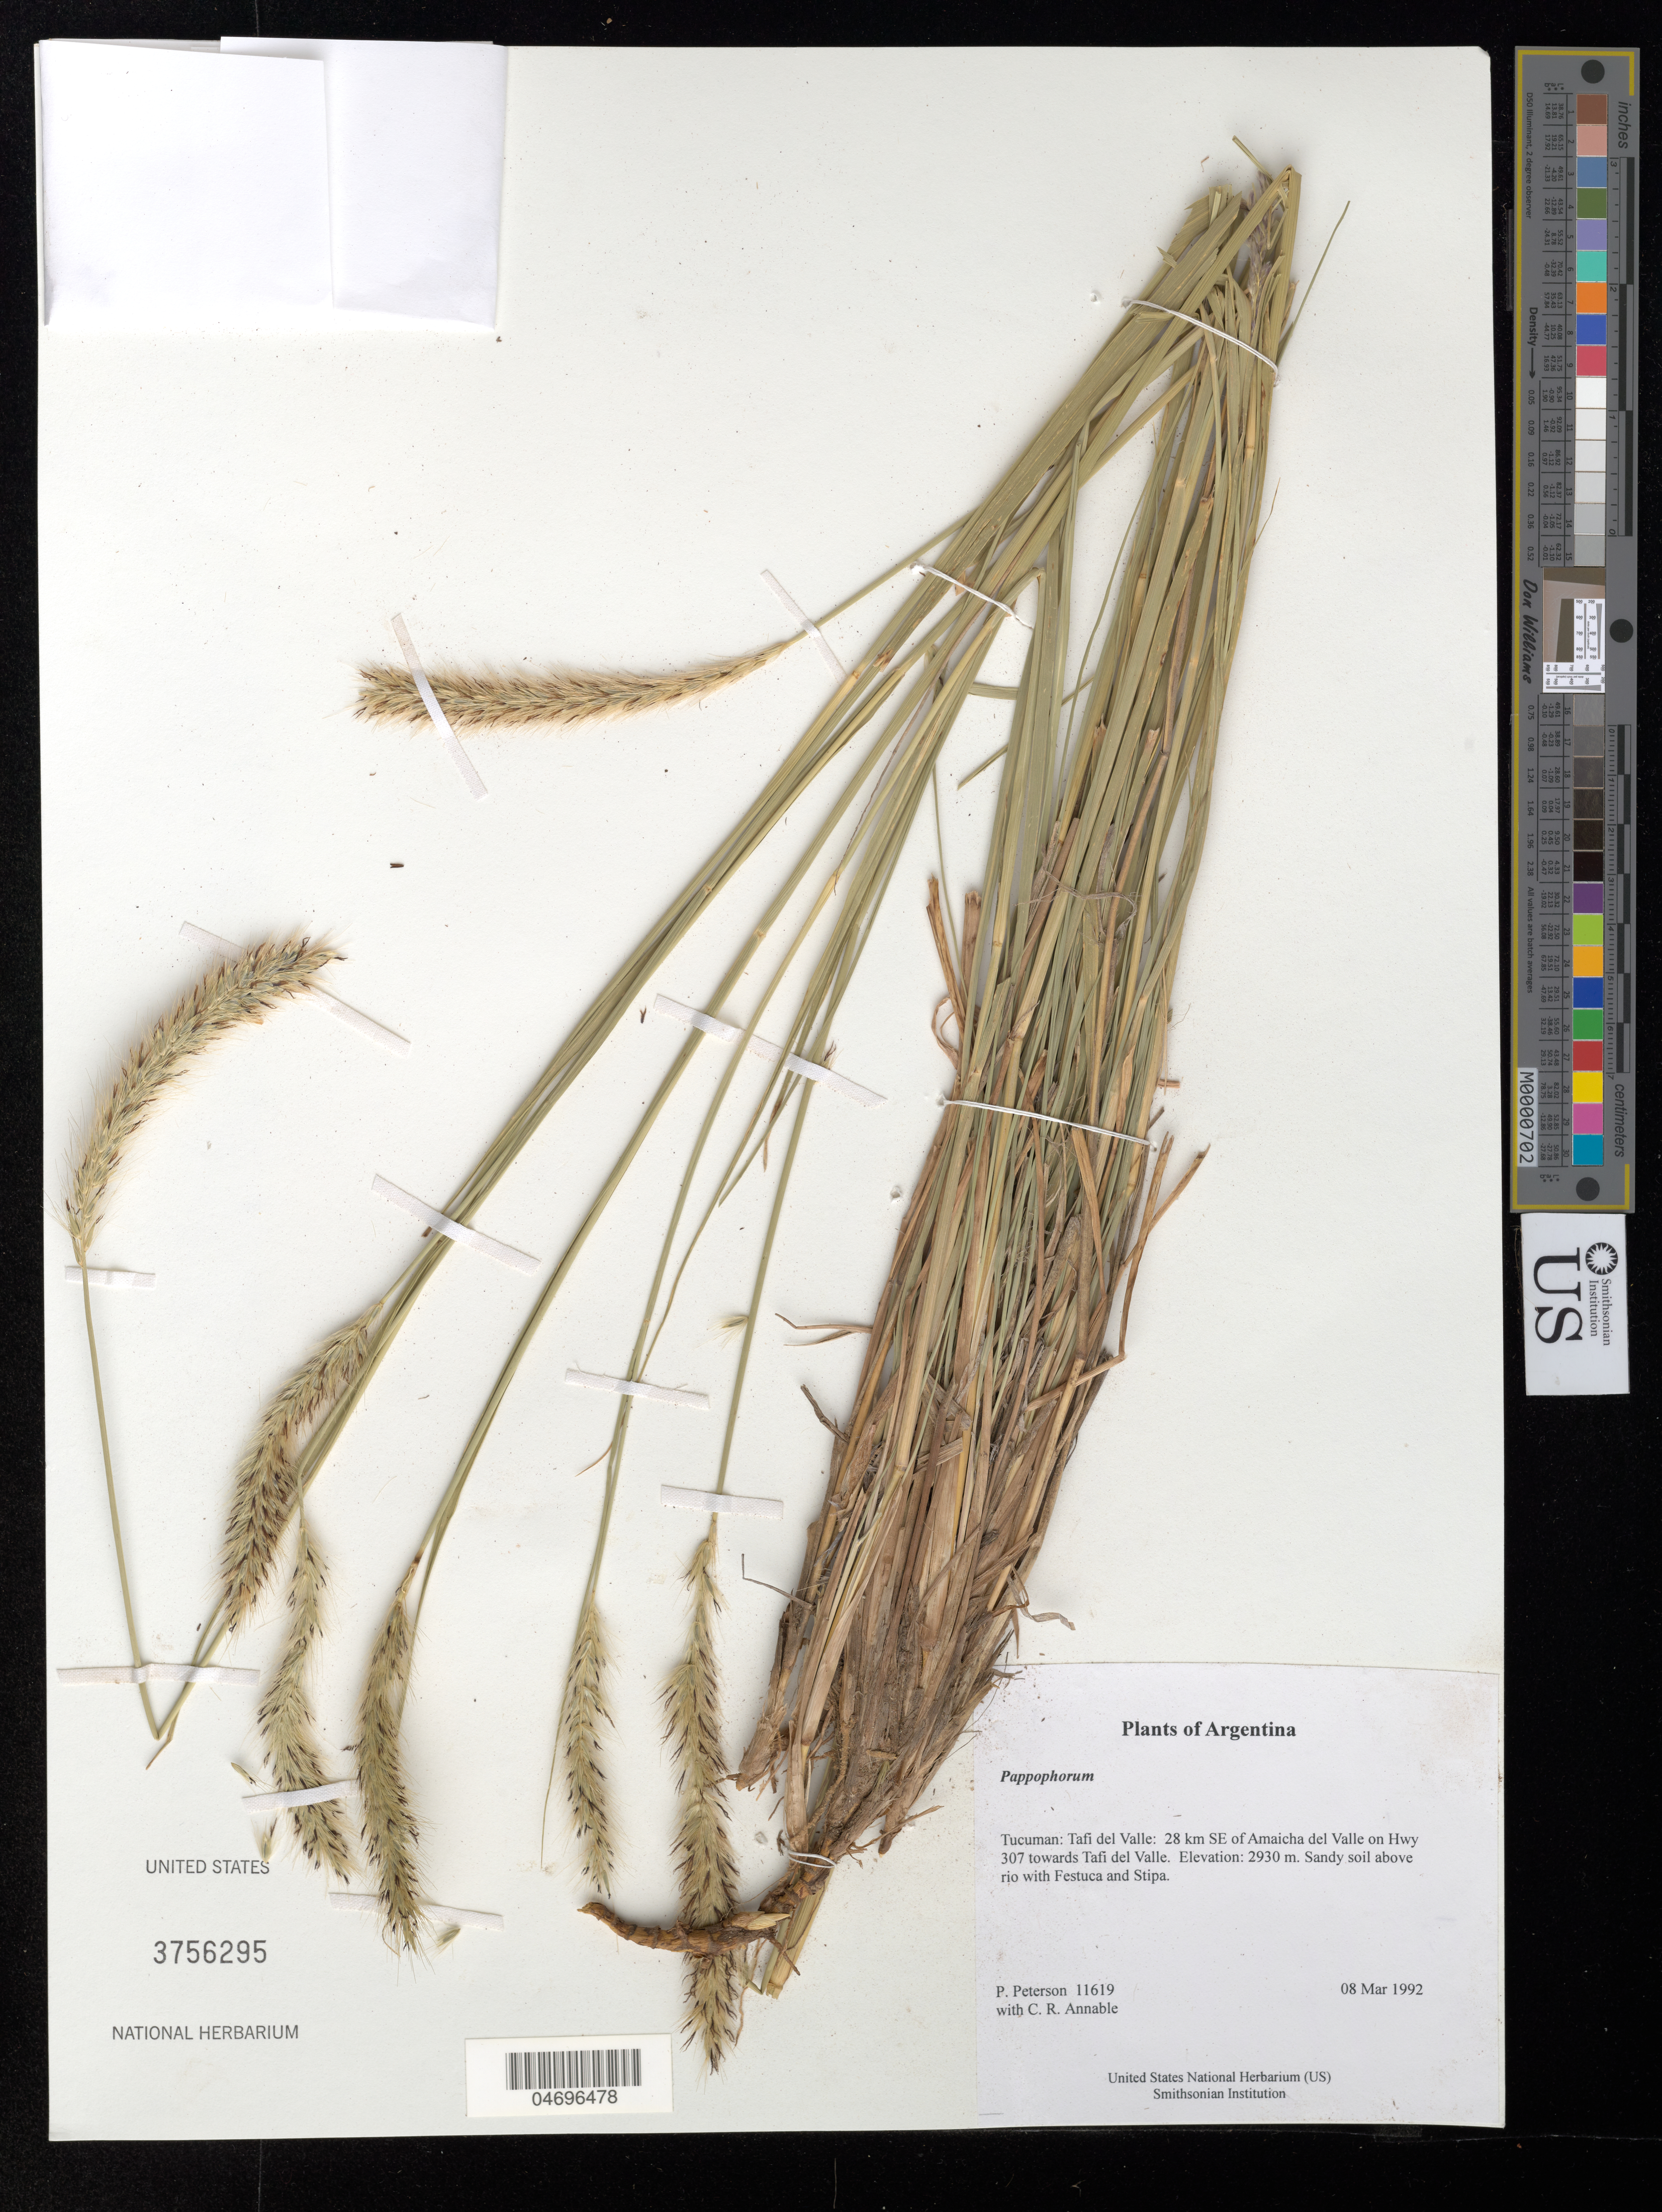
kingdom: Plantae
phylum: Tracheophyta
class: Liliopsida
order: Poales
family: Poaceae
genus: Pappophorum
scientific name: Pappophorum sp.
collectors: P. M. Peterson & C. R. Annable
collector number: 11619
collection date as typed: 08 Mar 1992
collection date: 1992-03-08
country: Argentina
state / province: Tucuman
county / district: Tafi del Valle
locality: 28 km SE of Amaicha del Valle on Hwy 307 towards Tafi del Valle.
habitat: Sandy soil above rio with Festuca and Stipa.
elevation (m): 2930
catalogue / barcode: US 3756295